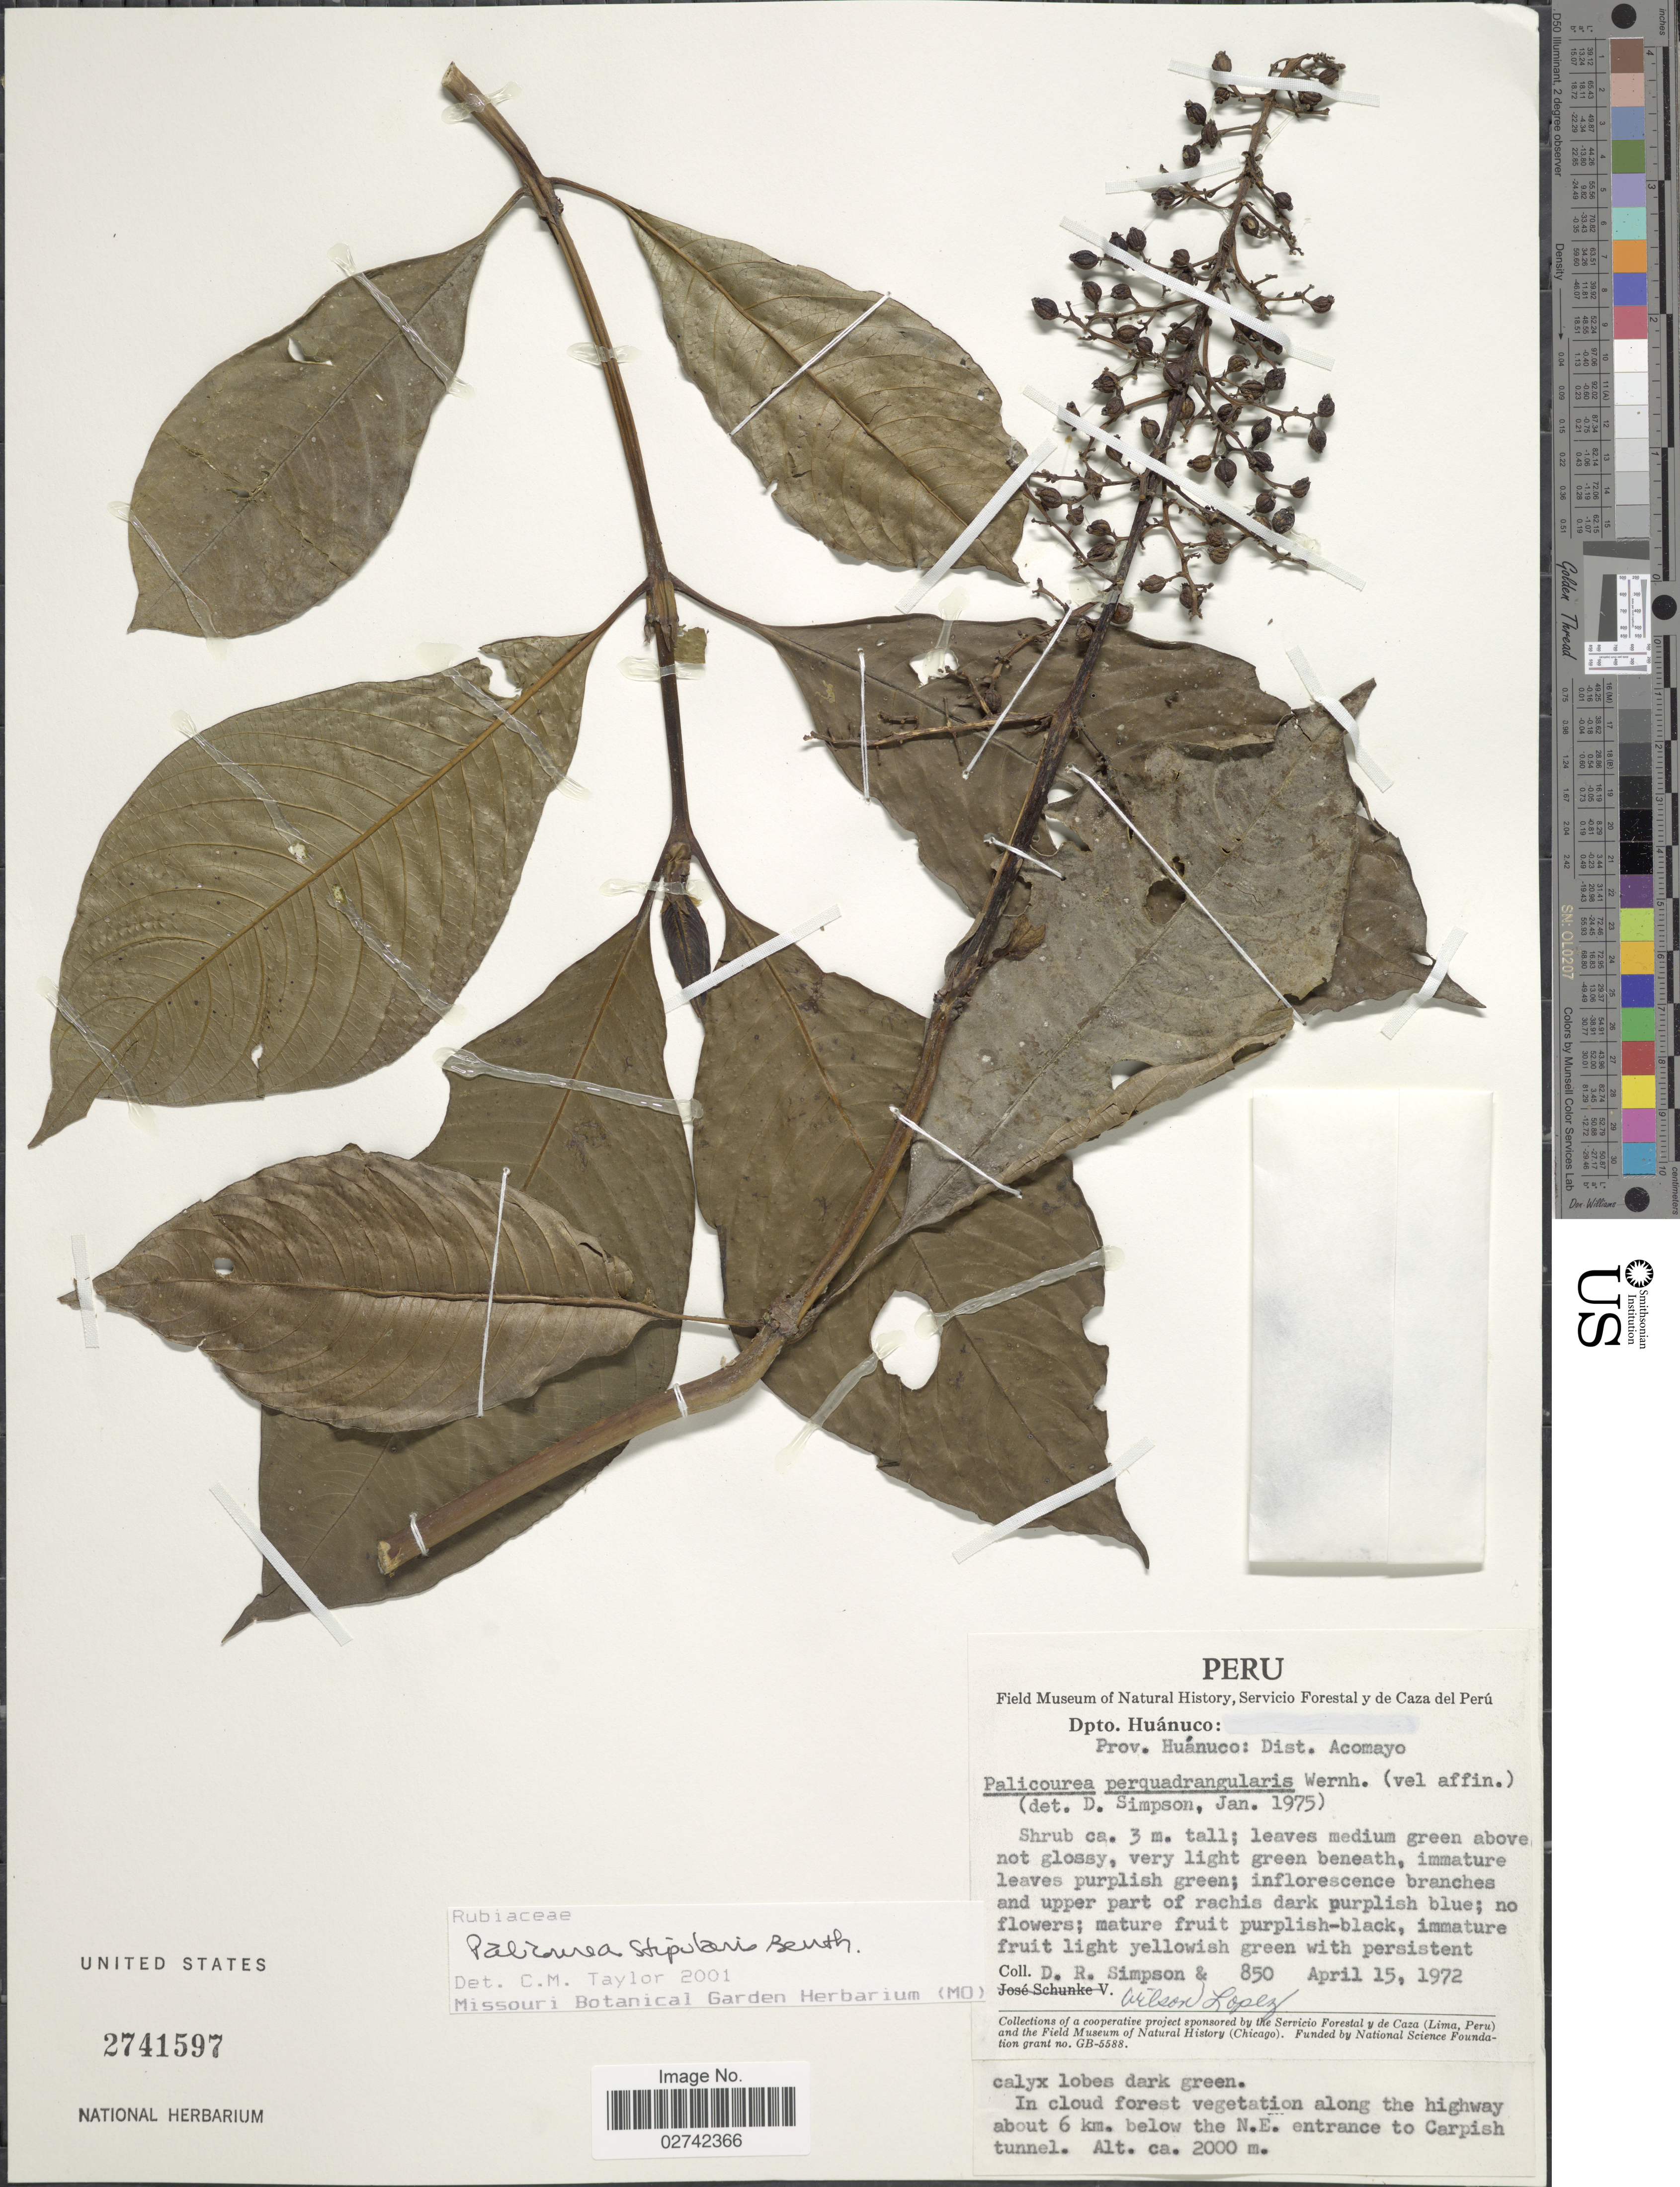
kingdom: Plantae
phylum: Tracheophyta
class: Magnoliopsida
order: Gentianales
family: Rubiaceae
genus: Palicourea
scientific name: Palicourea stipularis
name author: Benth.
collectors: D. R. Simpson & W. Lopez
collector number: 850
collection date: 1972-04-15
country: Peru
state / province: Huánuco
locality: Prov. Huánuco: Dist. Acomayo, in cloud forest vegetation along the highway about 6 km. below the N.E. entrance to Carpish tunnel.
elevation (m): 2000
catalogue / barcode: US 2741597